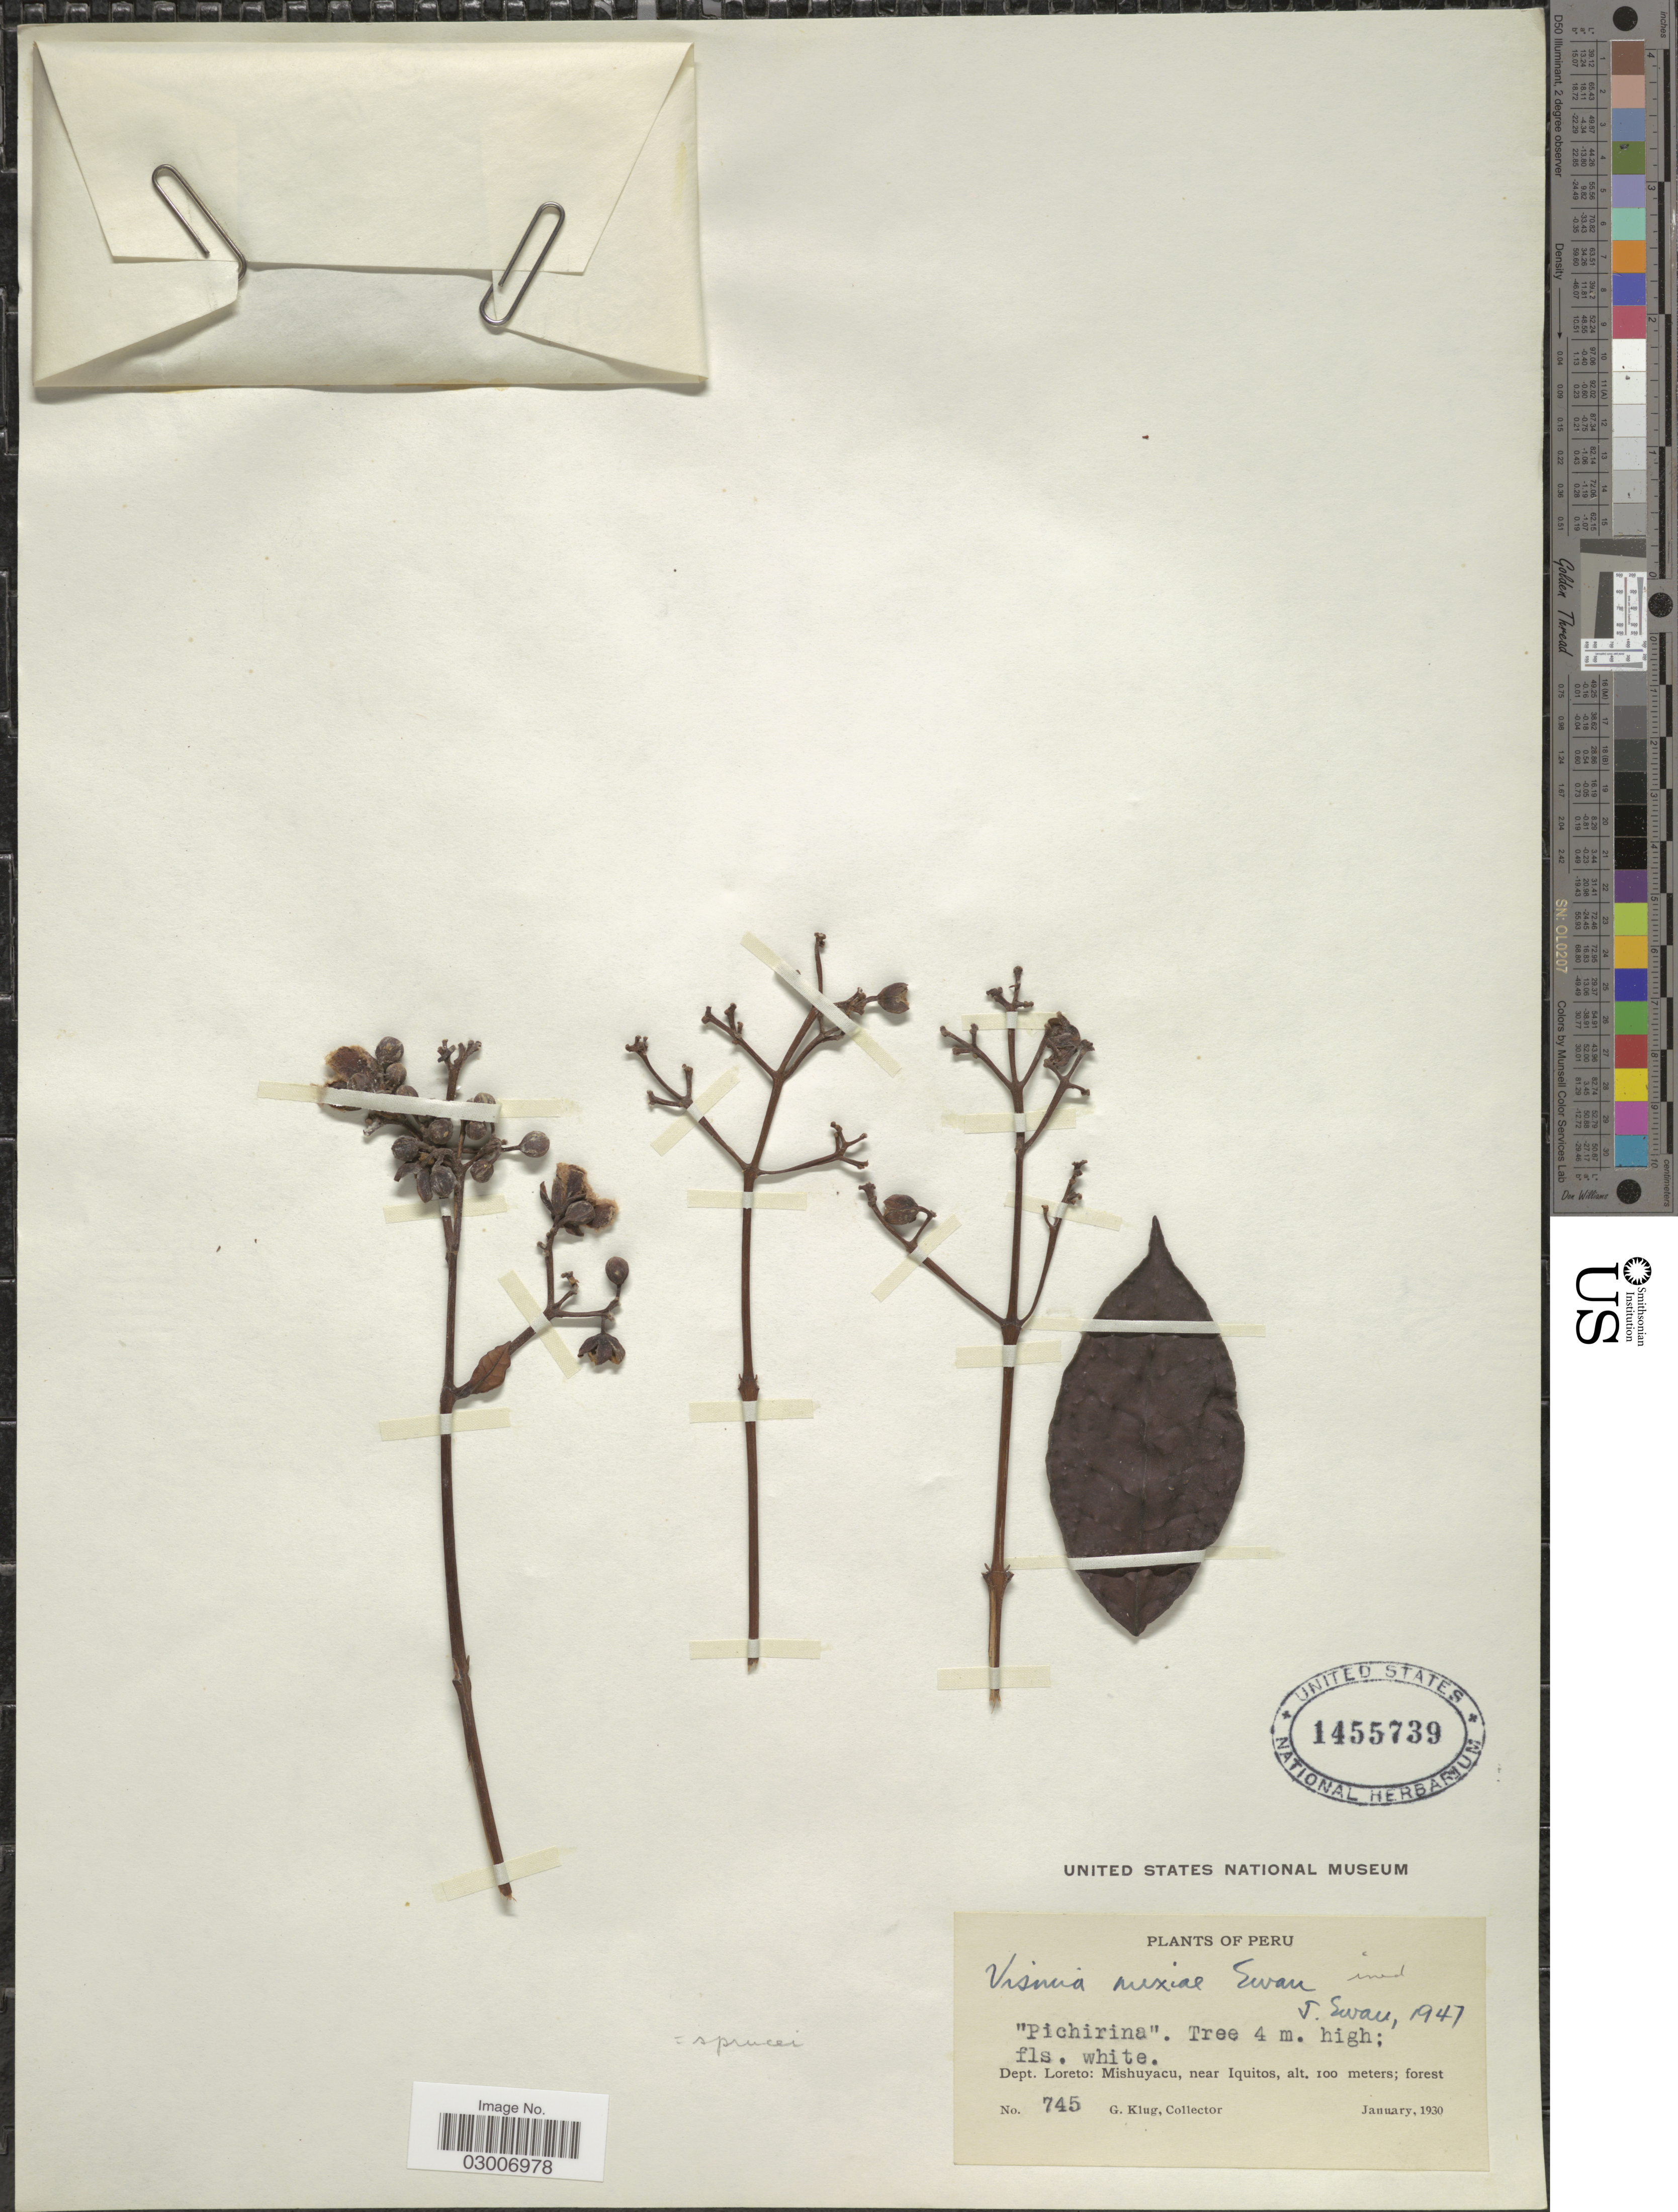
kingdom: Plantae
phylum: Tracheophyta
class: Magnoliopsida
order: Malpighiales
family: Hypericaceae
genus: Vismia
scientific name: Vismia sprucei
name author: Sprague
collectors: G. Klug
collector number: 745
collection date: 1930-01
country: Peru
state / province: Loreto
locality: Dept. Loreto: Mishuyacu, near Iquitos.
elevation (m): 100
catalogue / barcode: US 1455739